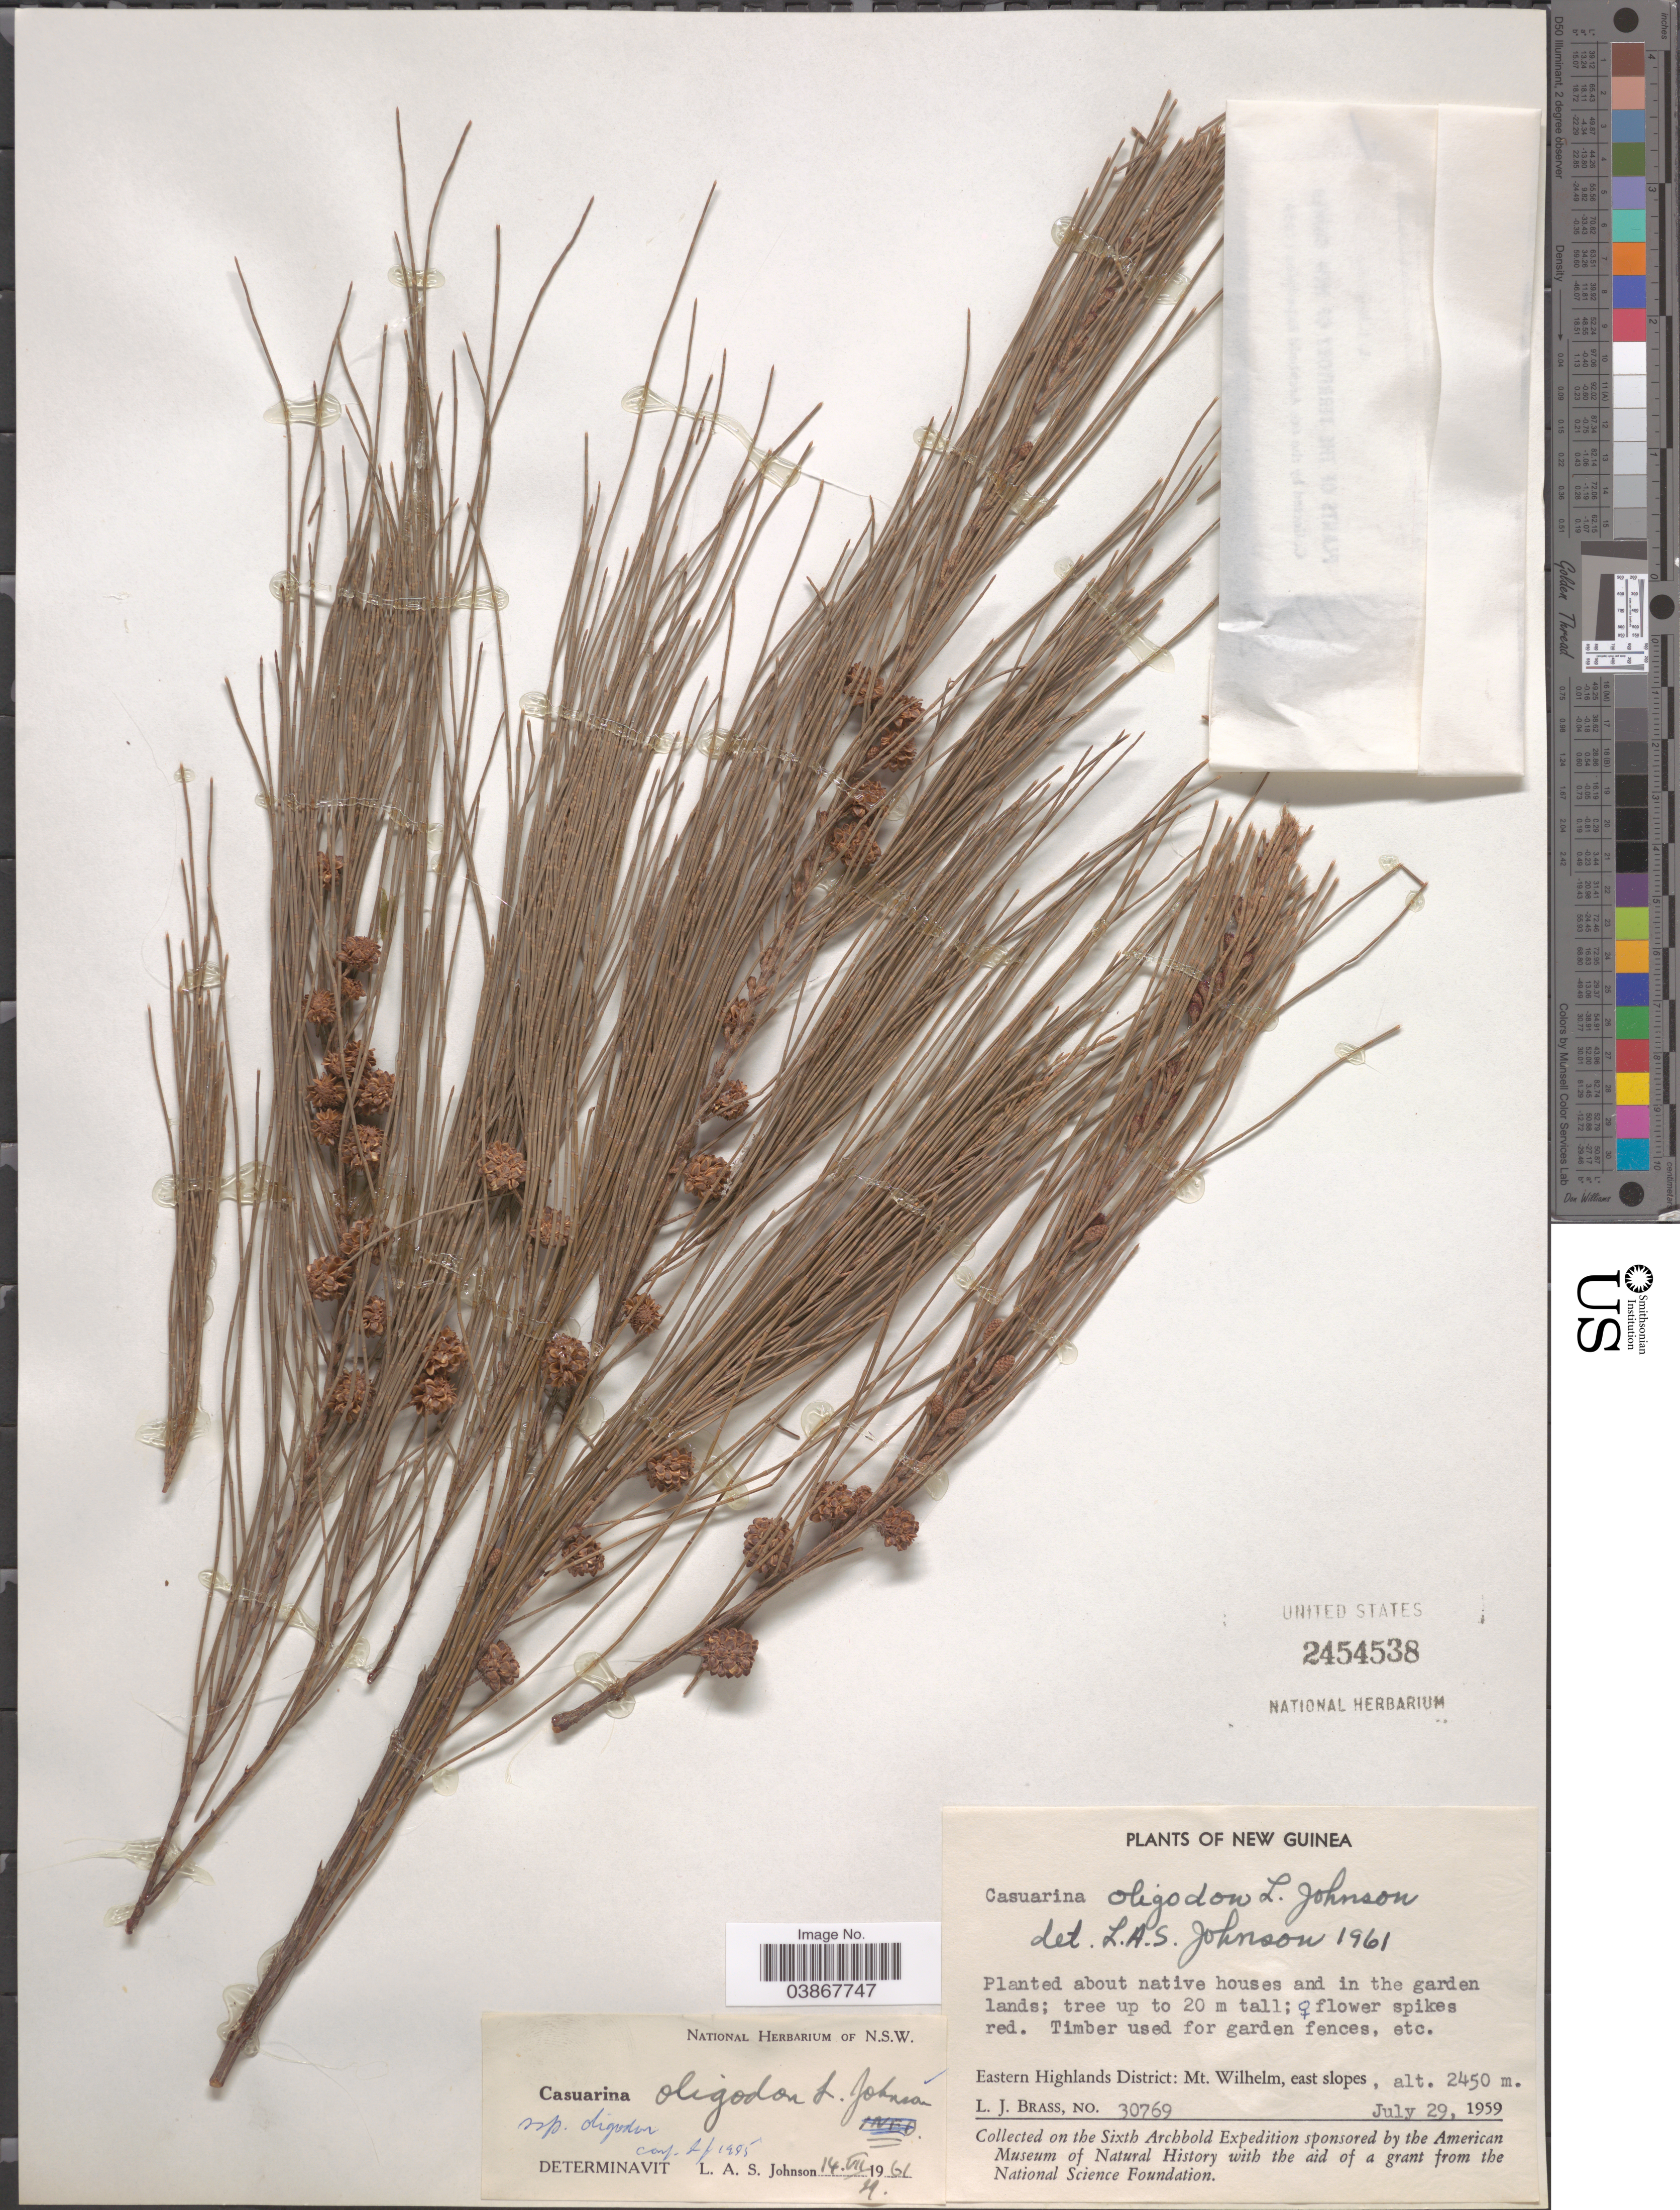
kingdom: Plantae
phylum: Tracheophyta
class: Magnoliopsida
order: Fagales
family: Casuarinaceae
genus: Casuarina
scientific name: Casuarina oligodon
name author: L.A.S. Johnson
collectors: L. J. Brass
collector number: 30769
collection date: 1959-07-29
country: Papua New Guinea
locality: New Guinea. About native houses and in the garden lands. Eastern Highlands District: Mt. Wilhelm, east slopes.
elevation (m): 2450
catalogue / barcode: US 2454538